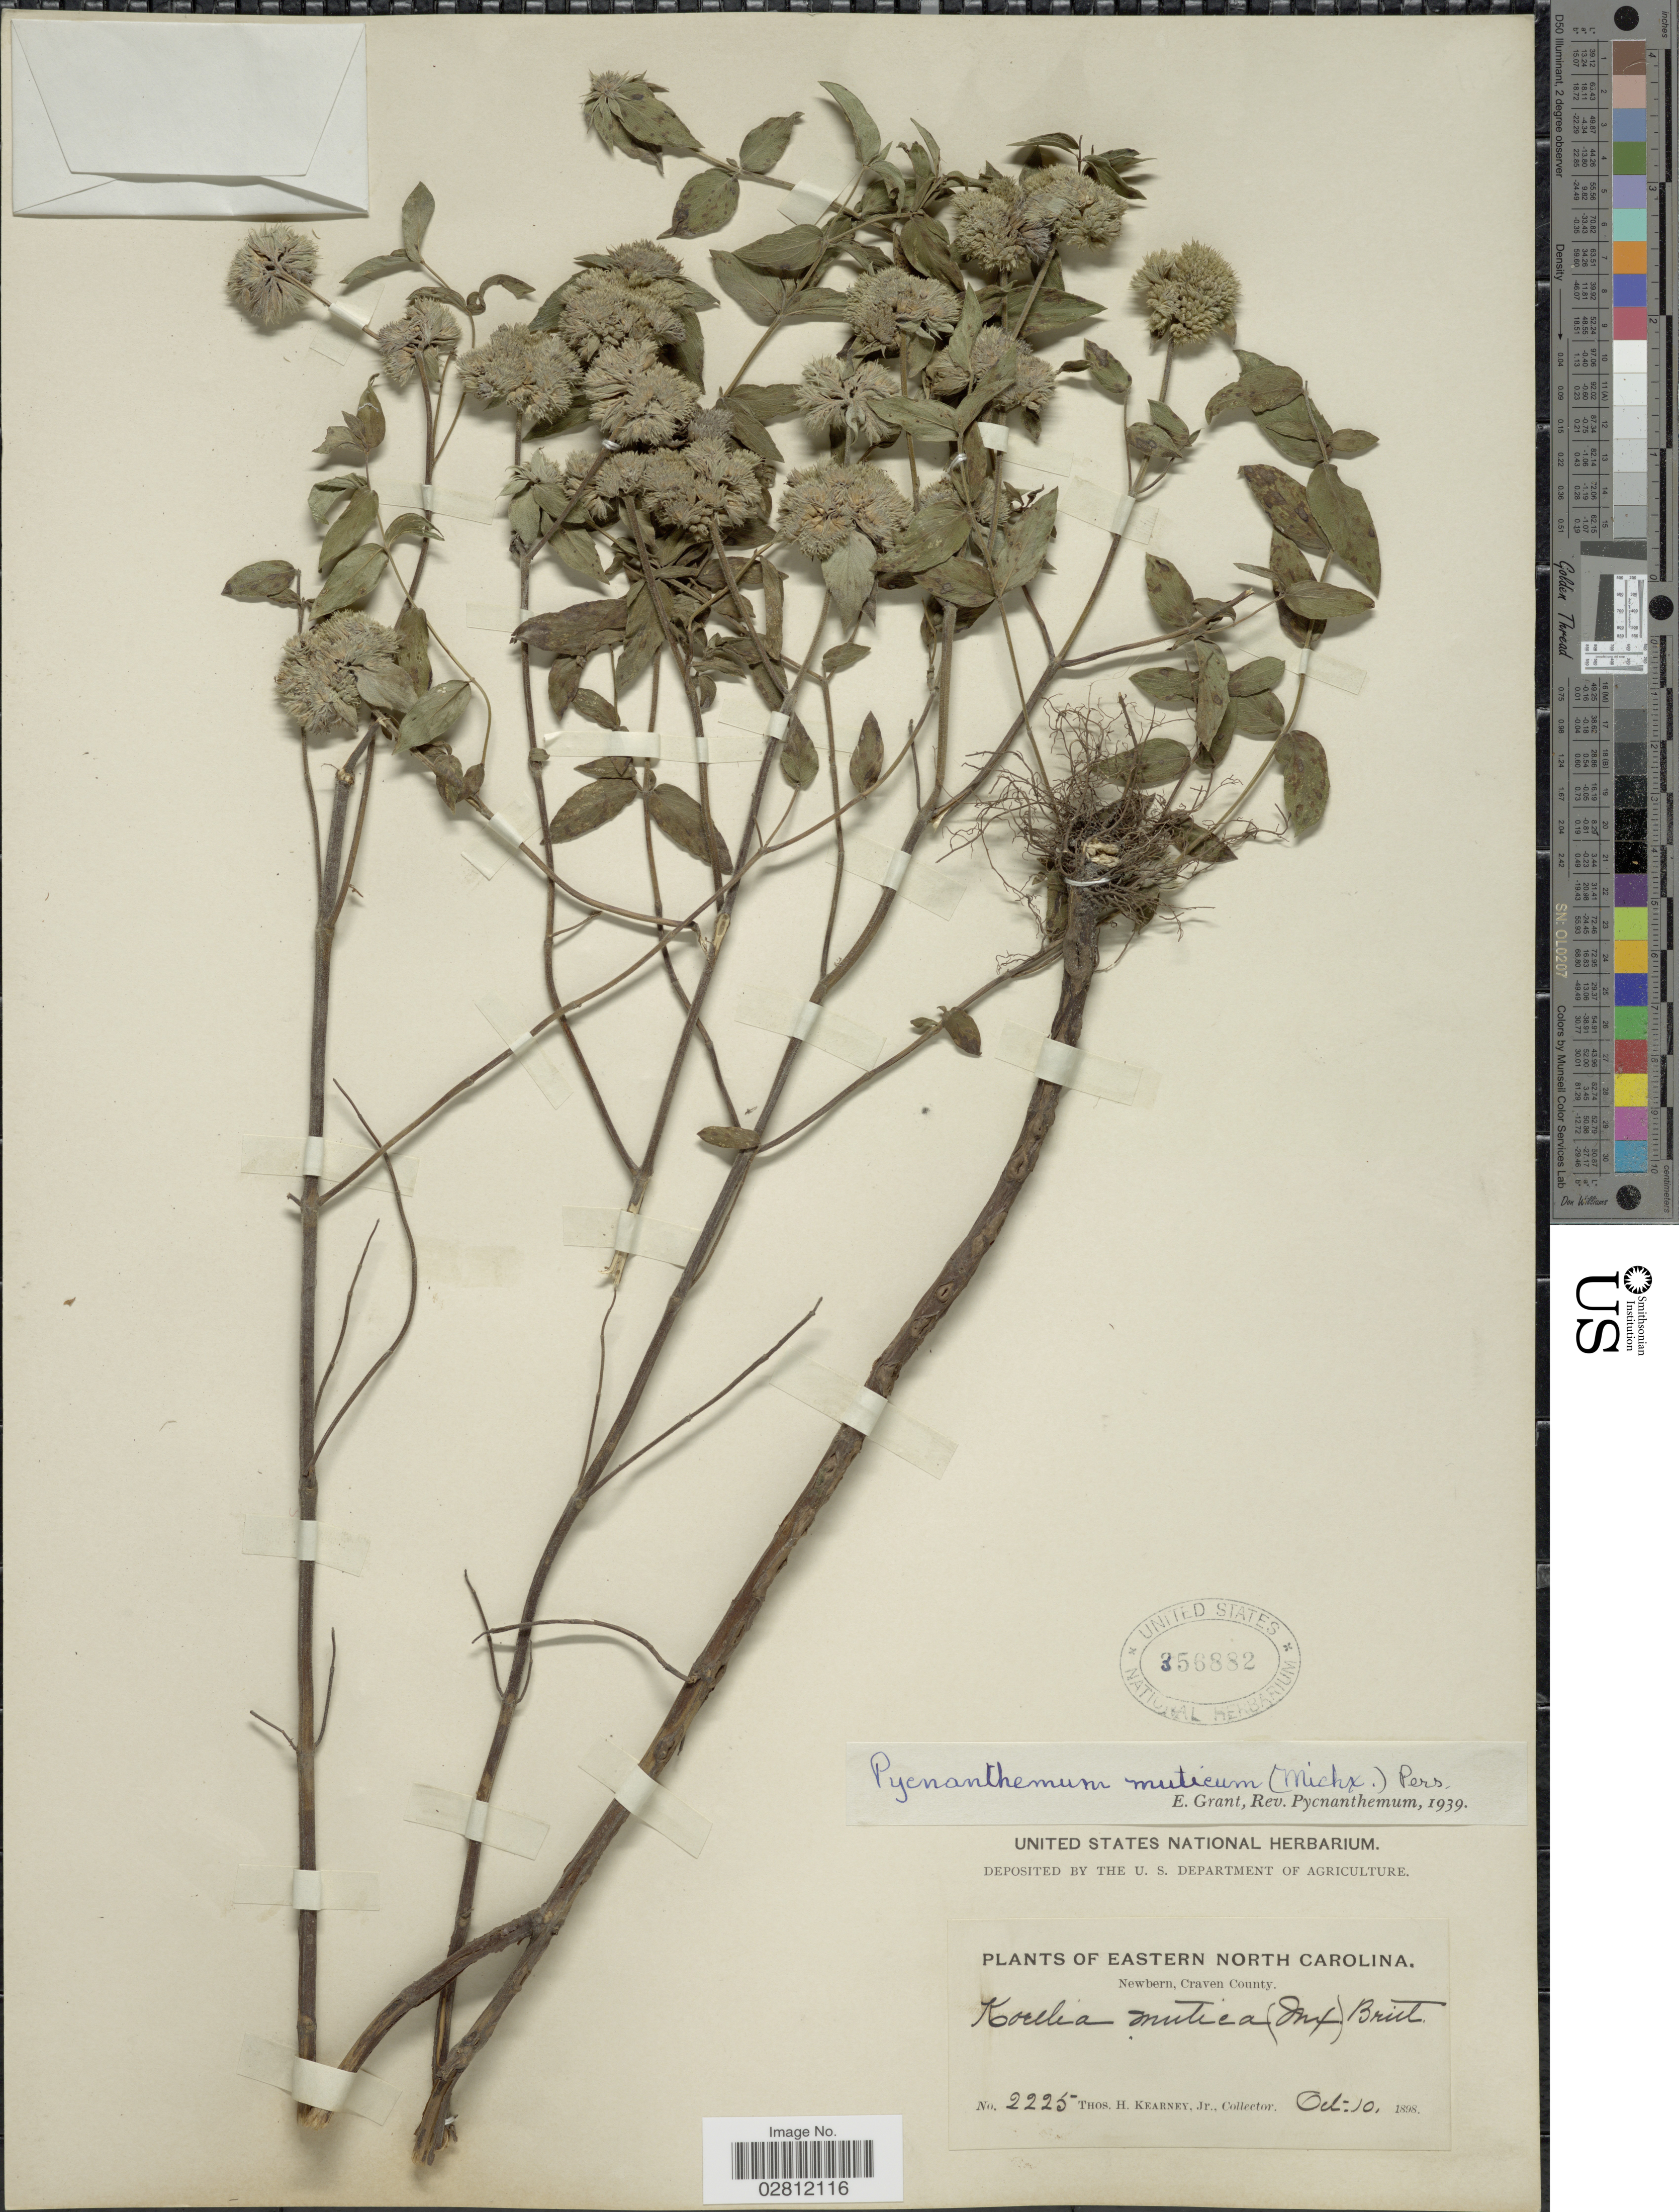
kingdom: Plantae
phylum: Tracheophyta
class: Magnoliopsida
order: Lamiales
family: Lamiaceae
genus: Pycnanthemum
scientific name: Pycnanthemum muticum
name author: (Michx.) Pers.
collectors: T. H. Kearney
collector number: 2225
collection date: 1898-10-10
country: United States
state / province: North Carolina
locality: Eastern North Carolina, Newbern, Craven County.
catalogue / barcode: US 356882